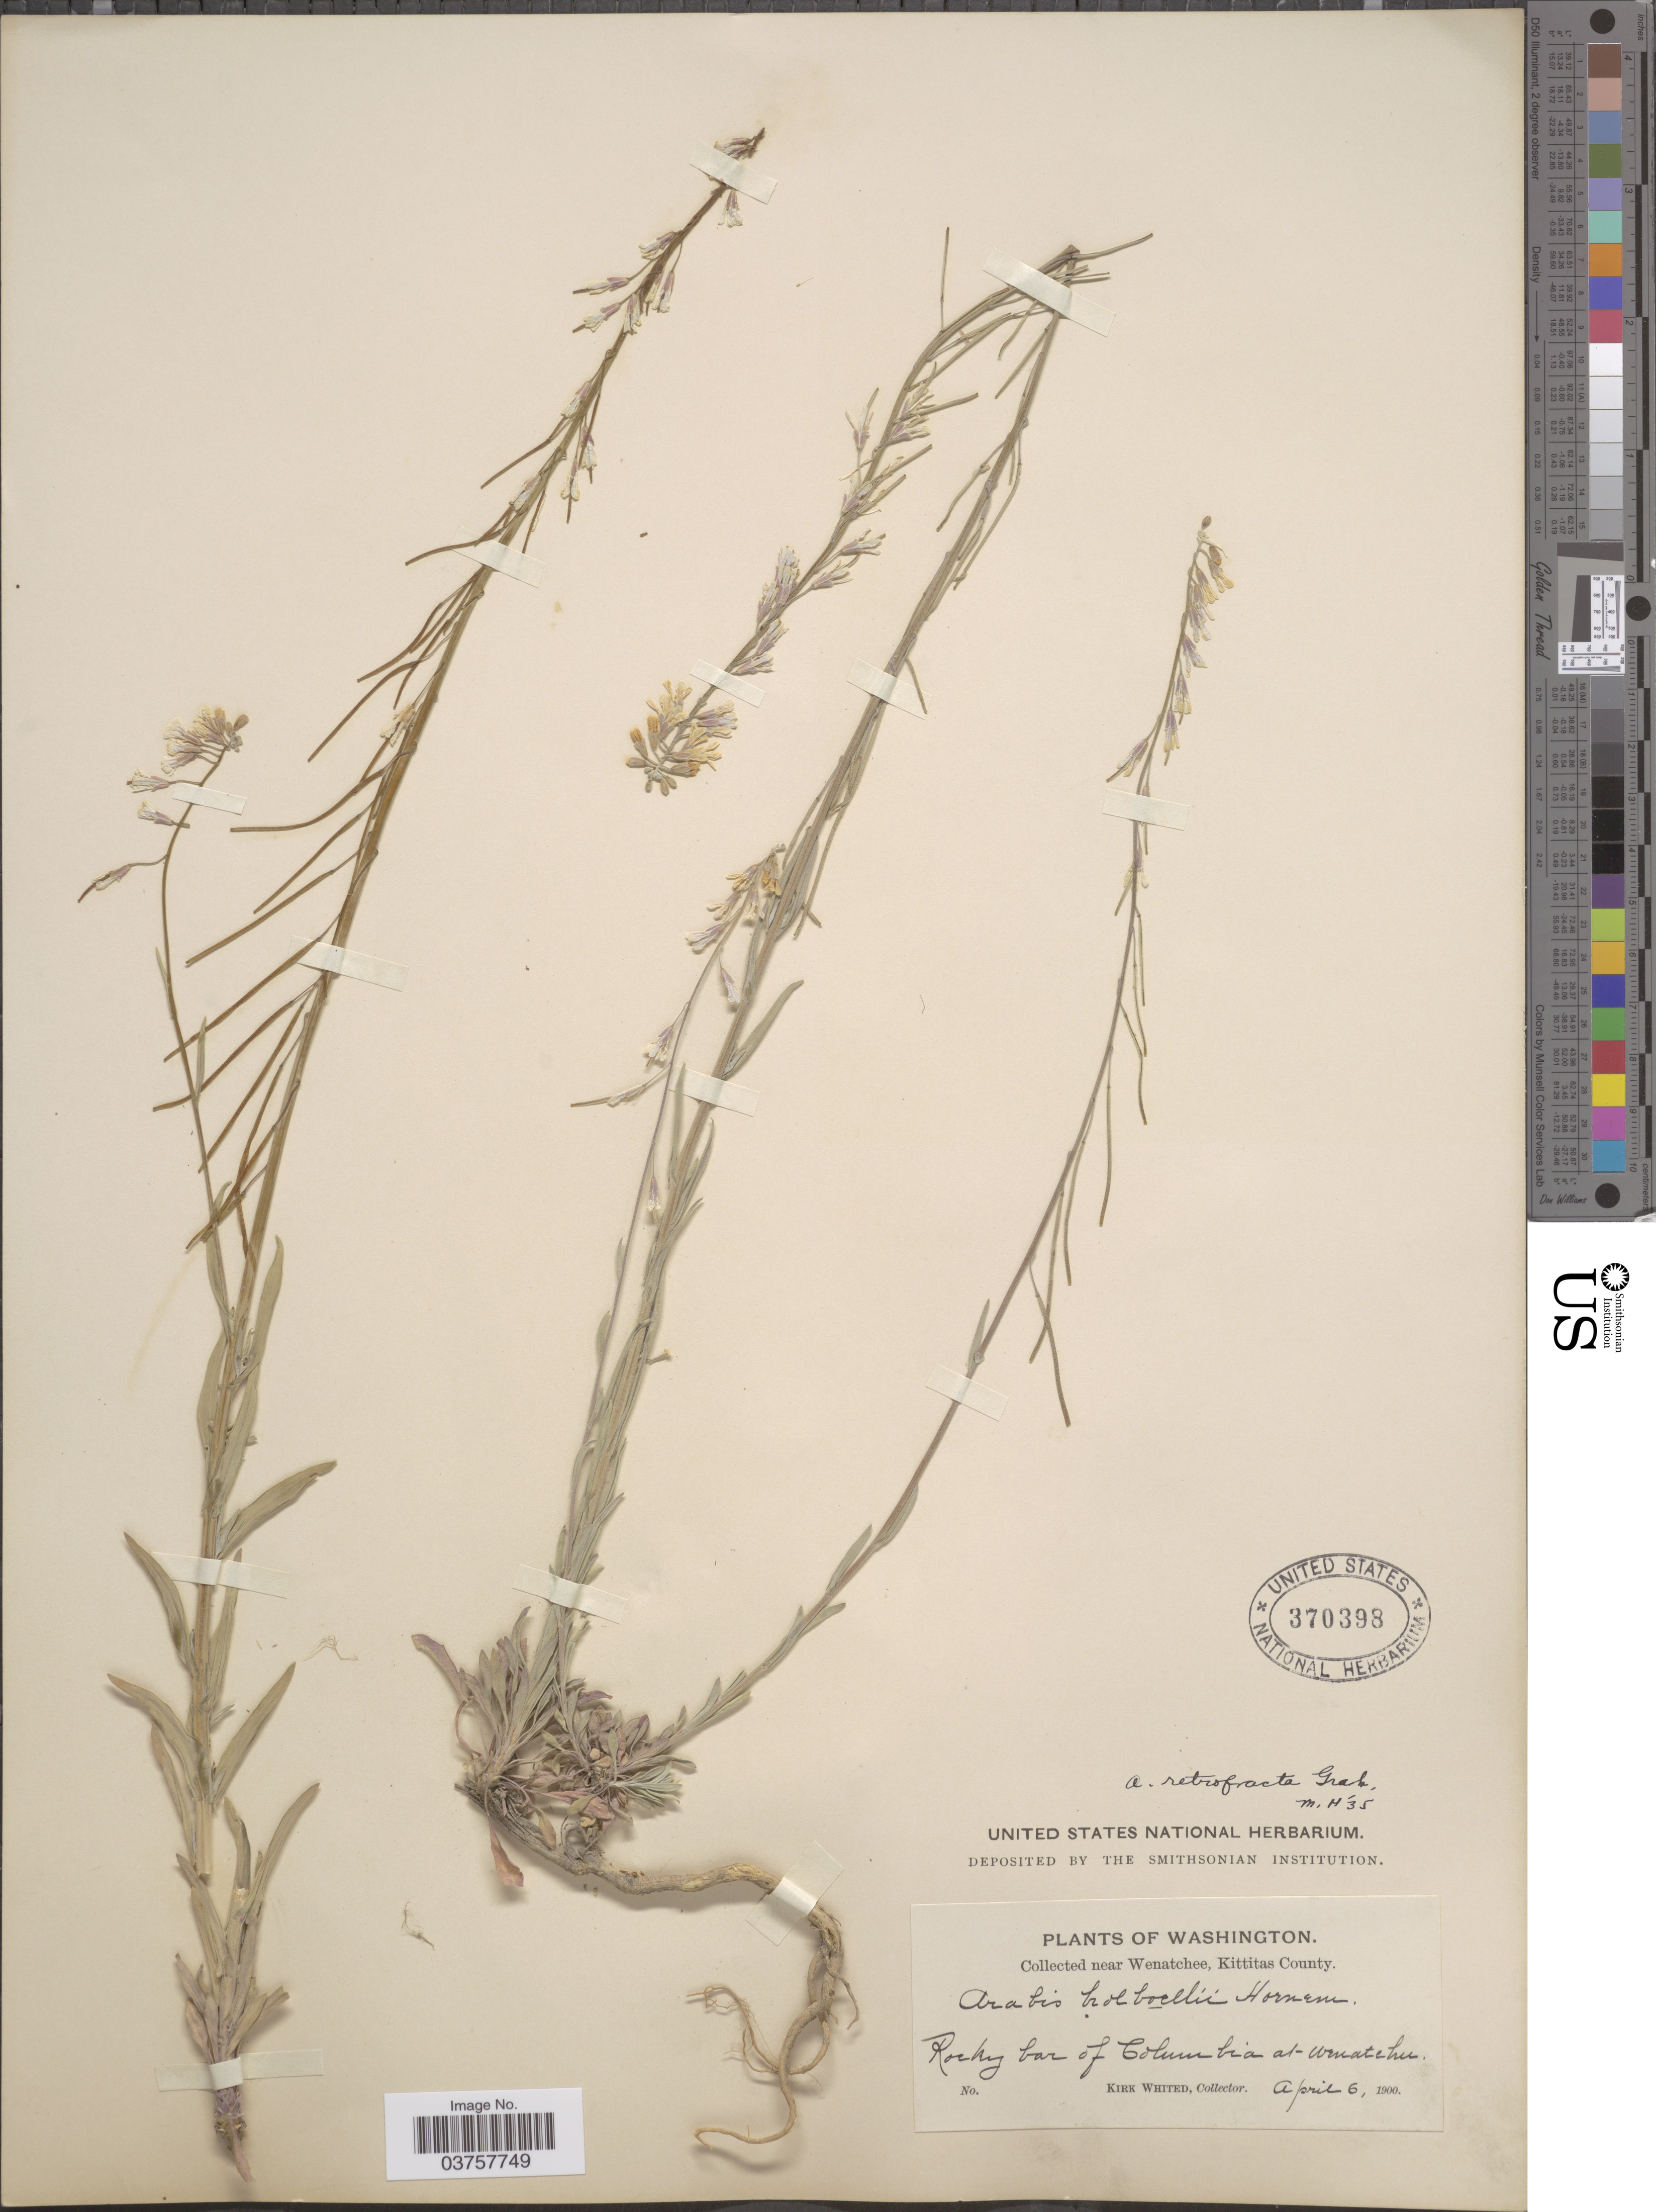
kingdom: Plantae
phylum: Tracheophyta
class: Magnoliopsida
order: Brassicales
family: Brassicaceae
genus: Arabis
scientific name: Arabis holboellii var. retrofracta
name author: Rydb.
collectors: K. Whited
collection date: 1900-04-06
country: United States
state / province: Washington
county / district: Kittitas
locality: Near Wenatchee, Kittitas County. Rocky bar of Columbia at Wenatchee.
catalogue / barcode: US 370398